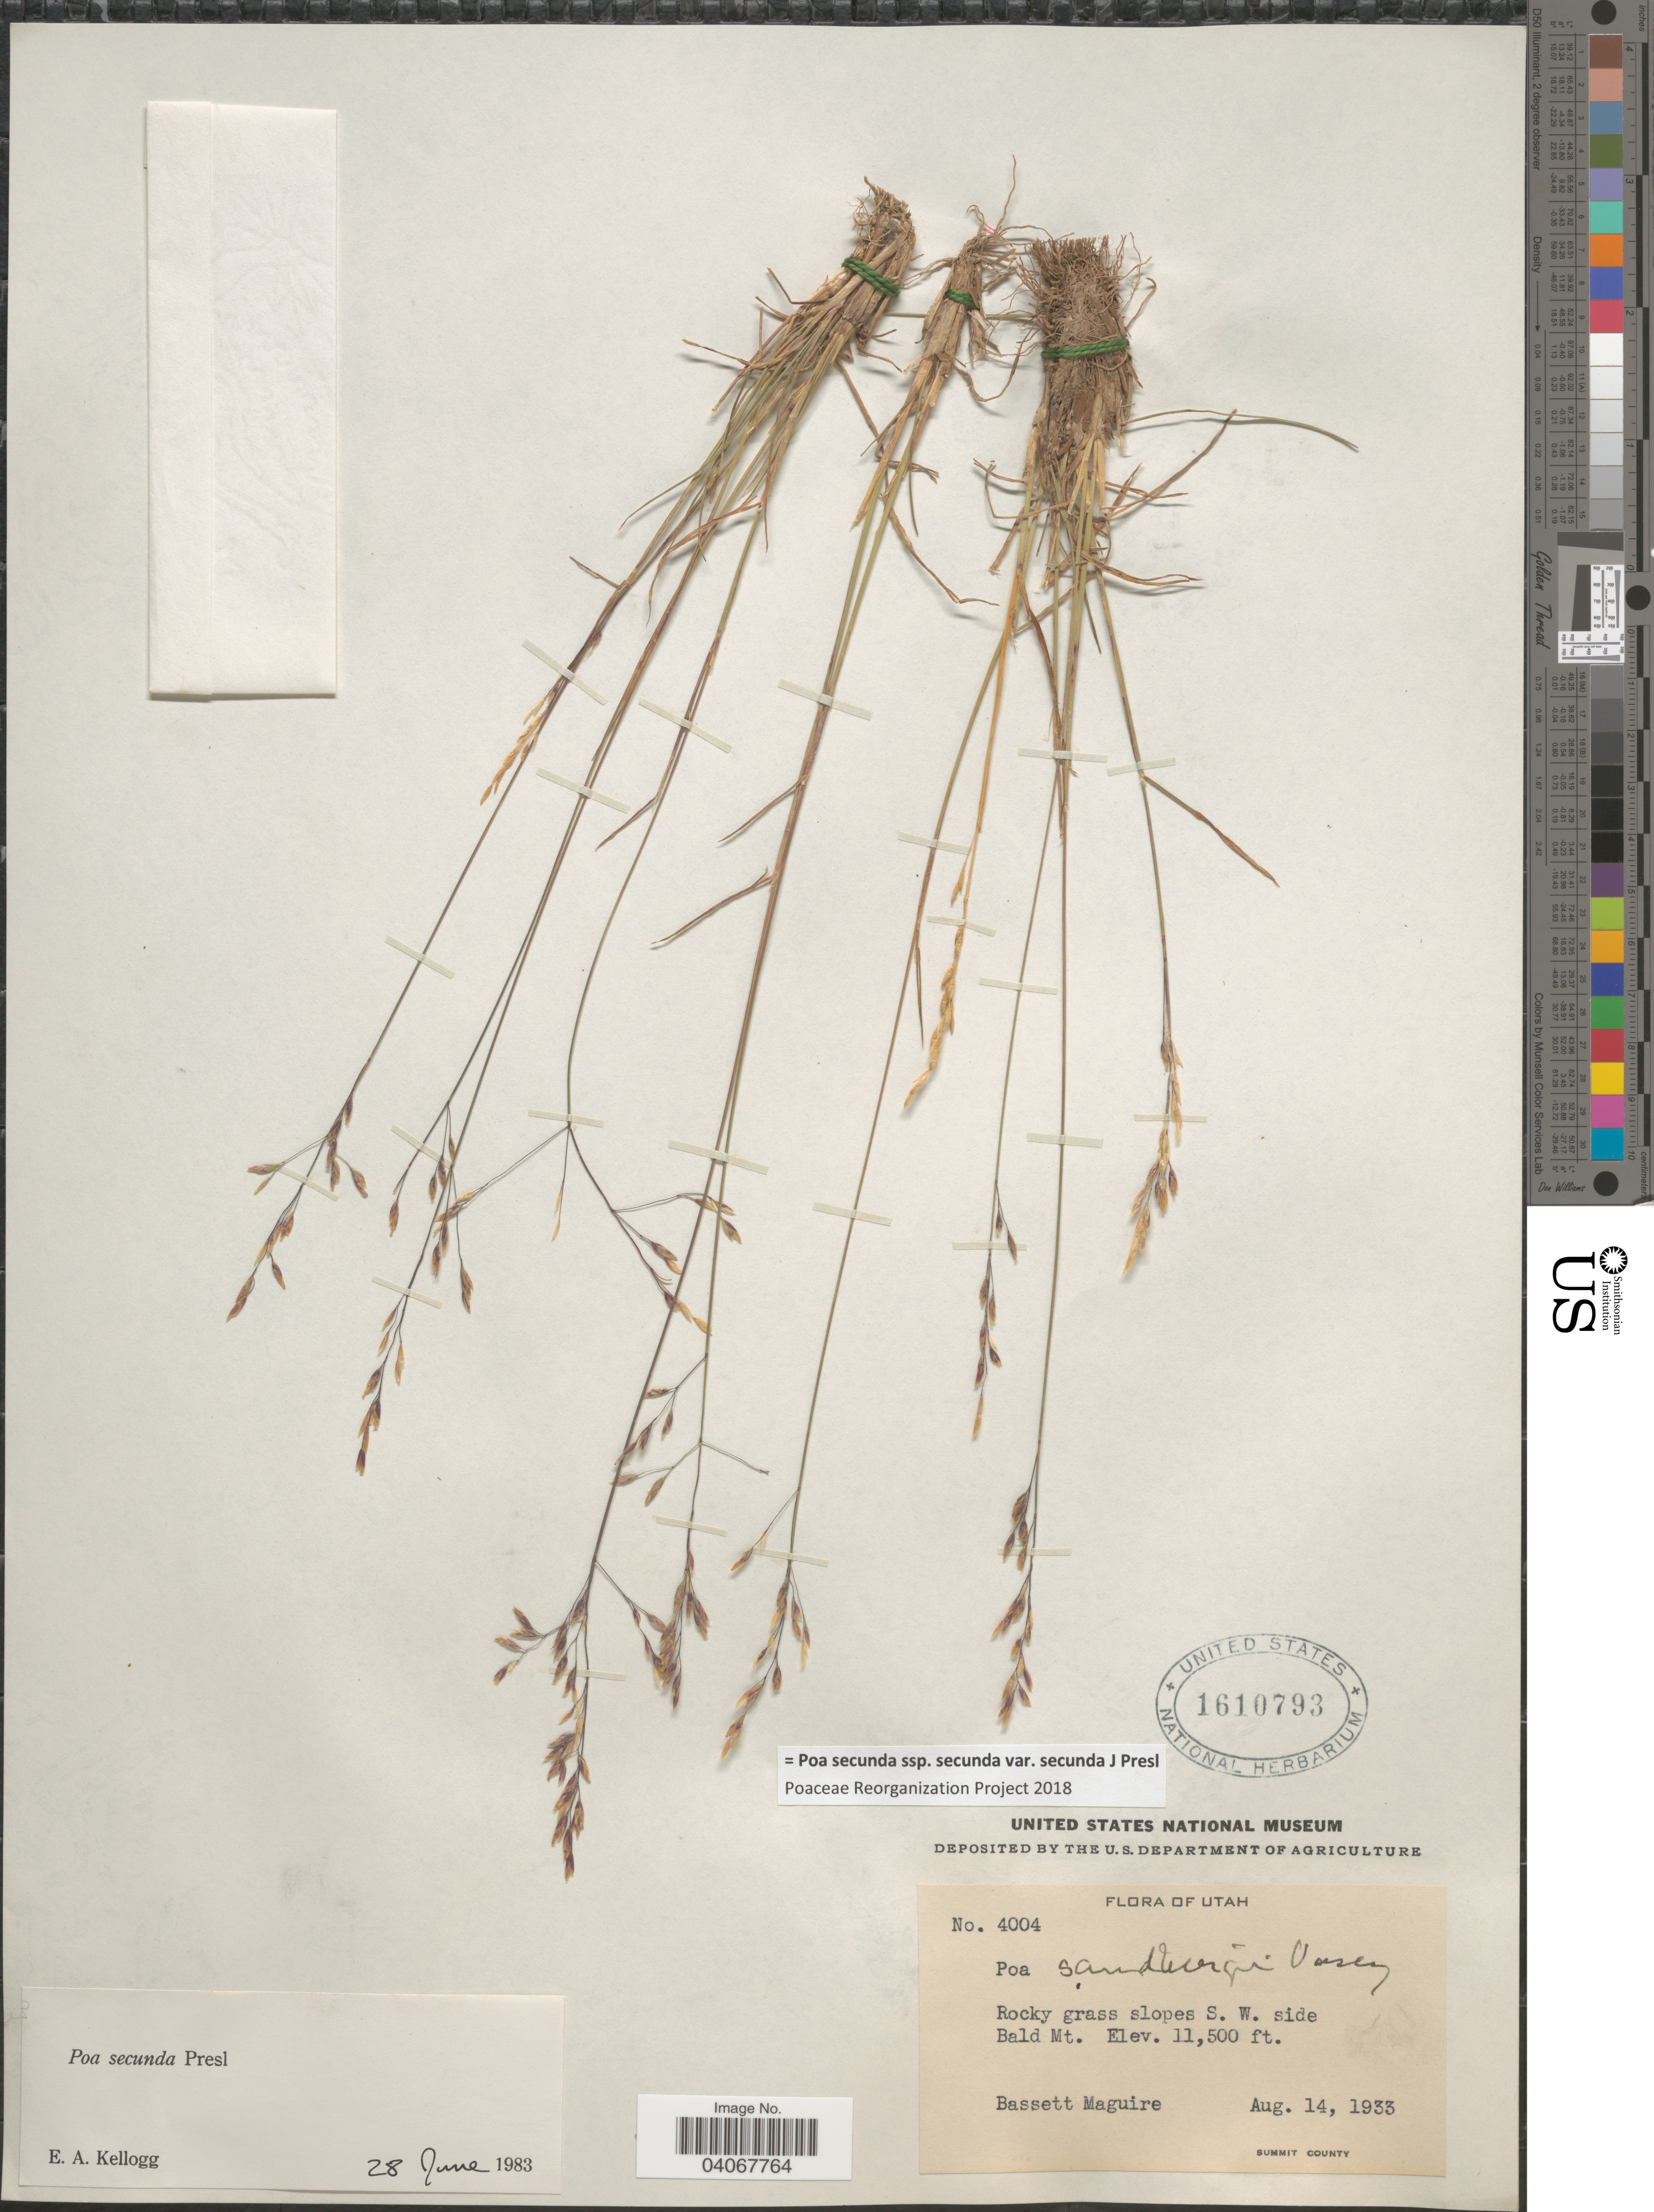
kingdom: Plantae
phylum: Tracheophyta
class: Liliopsida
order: Poales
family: Poaceae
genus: Poa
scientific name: Poa secunda subsp. secunda var. secunda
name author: J. Presl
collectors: B. Maguire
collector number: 4004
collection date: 1933-08-14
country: United States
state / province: Utah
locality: Rocky grass slopes S. W. side Bald Mt. Summit County.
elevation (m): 3505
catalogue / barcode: US 1610793